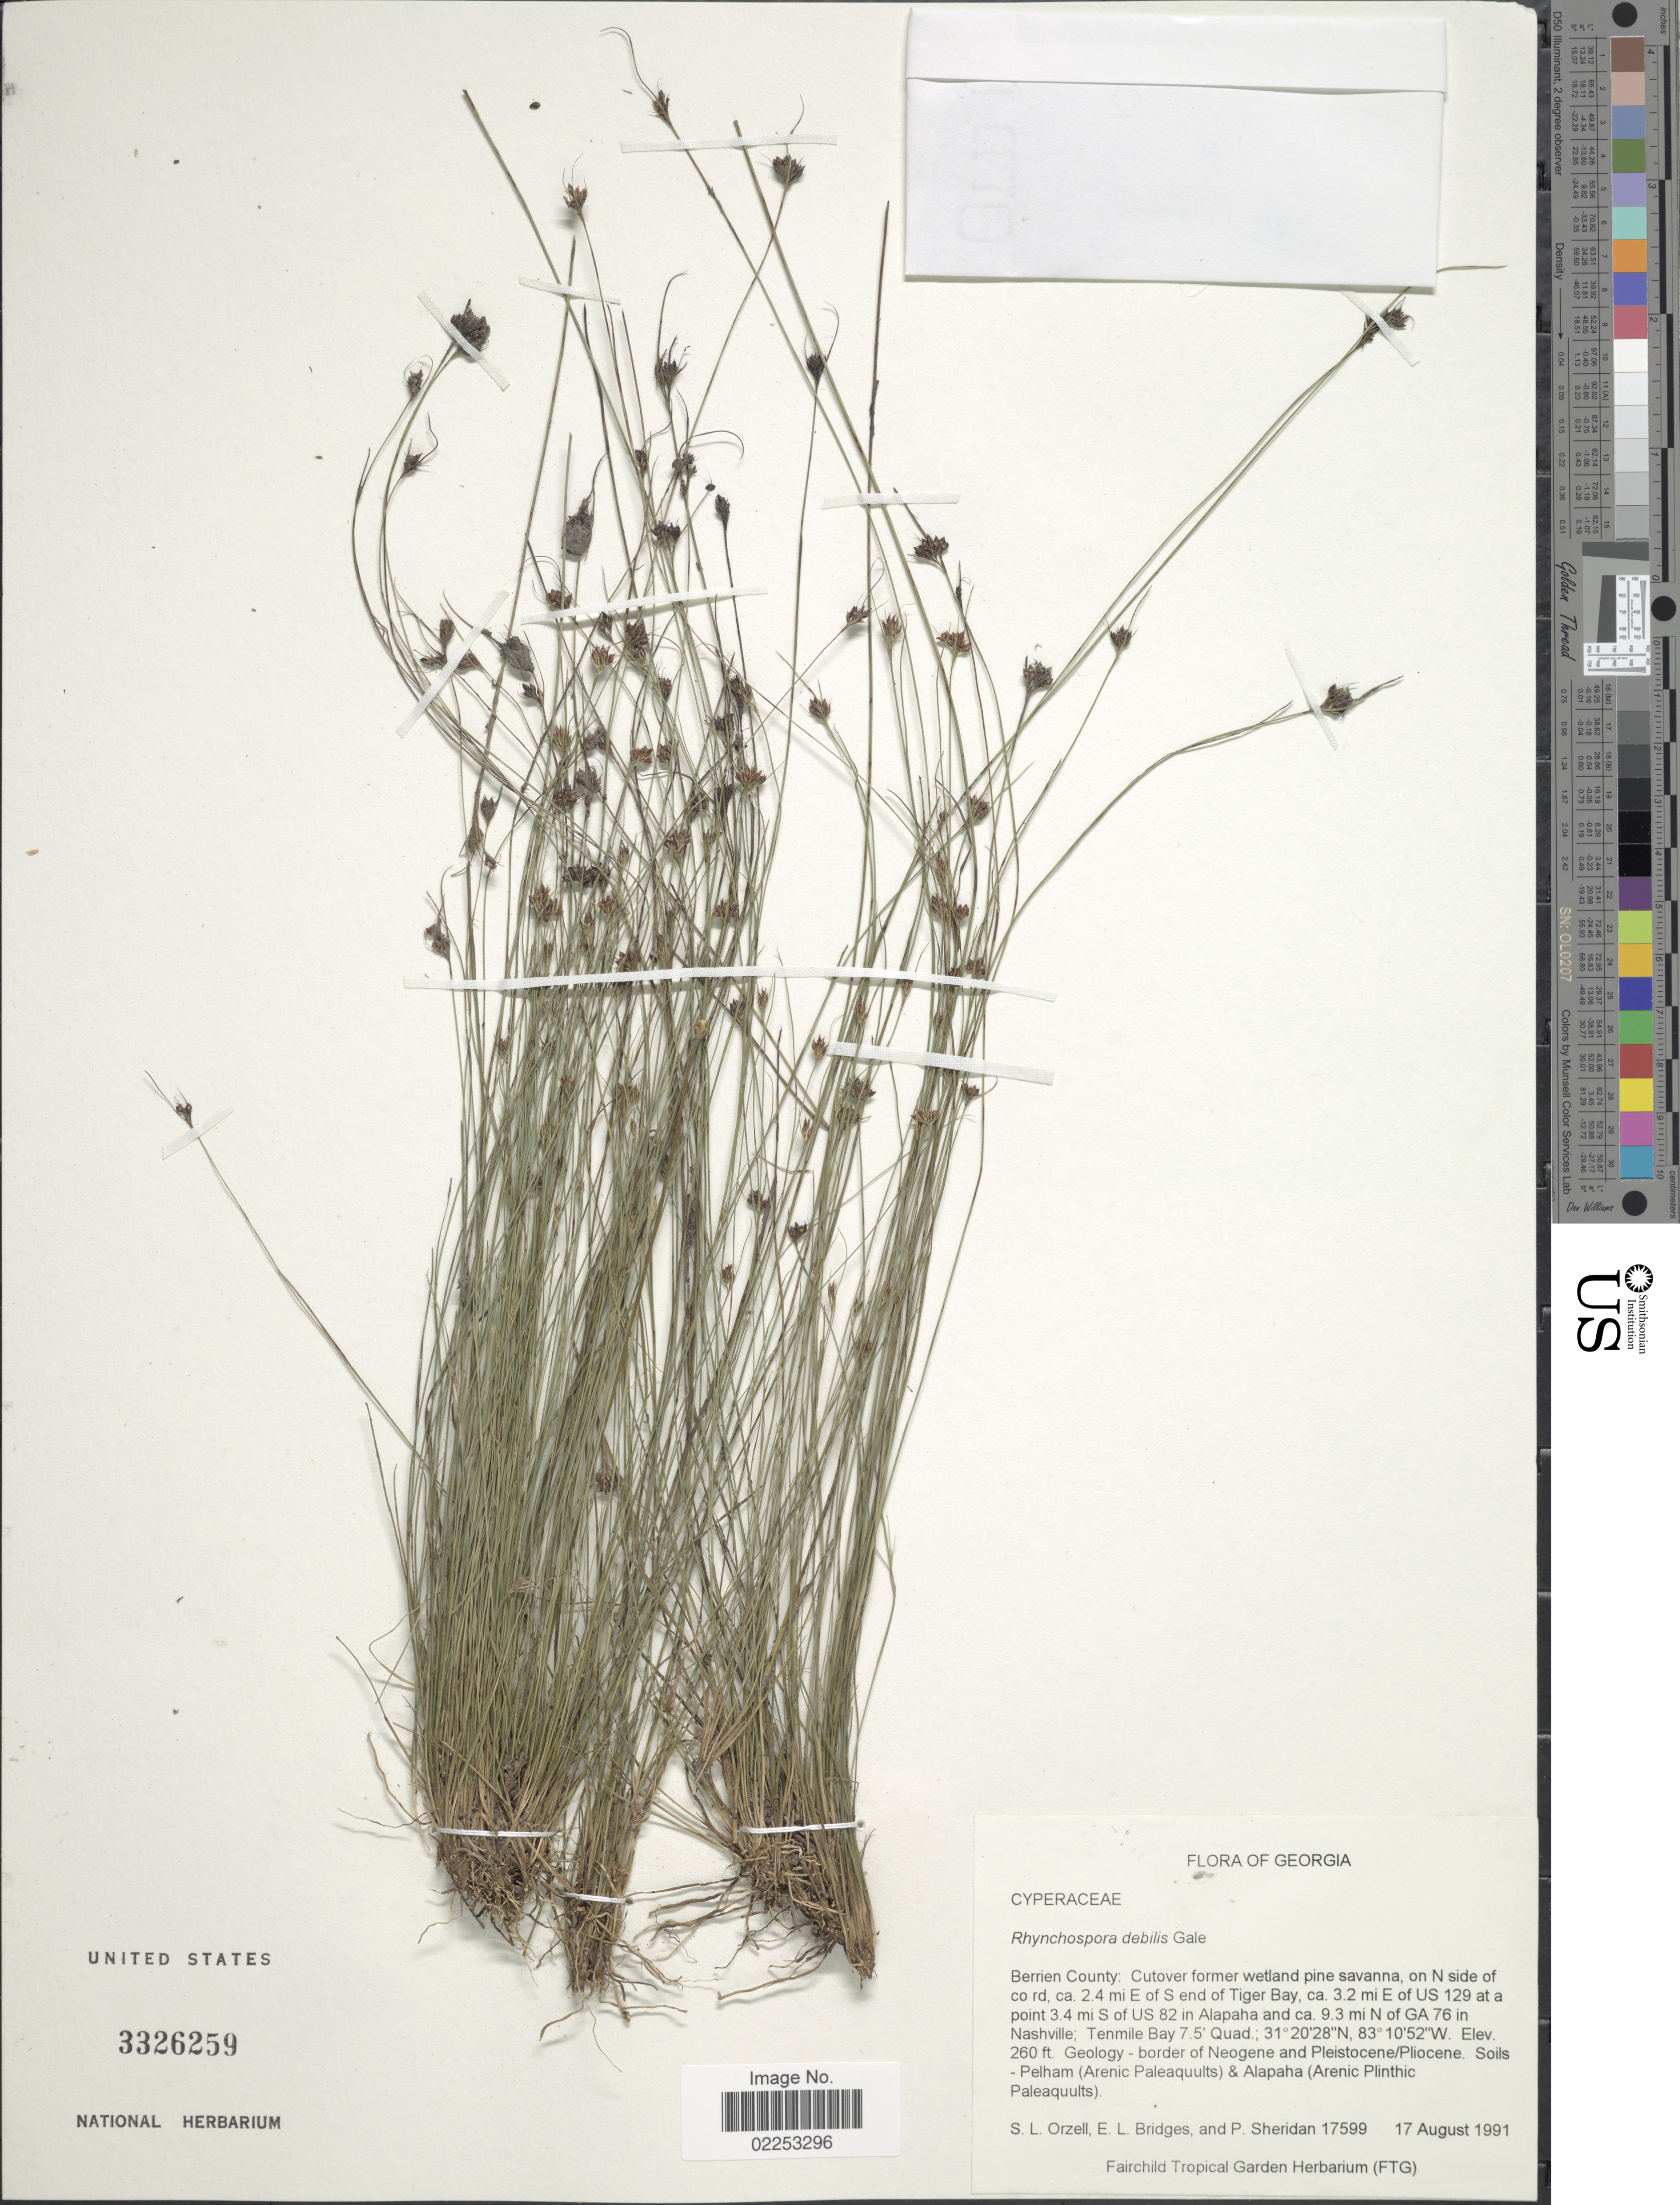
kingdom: Plantae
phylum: Tracheophyta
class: Liliopsida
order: Poales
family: Cyperaceae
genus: Rhynchospora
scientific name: Rhynchospora debilis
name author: Gale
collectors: S. Orzell, E. Bridges & P. Sheridan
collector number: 17599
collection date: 1991-08-17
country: United States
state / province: Georgia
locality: Berrien County: Cutover former wetland pine savanna, on N side co rd, ca 2.4 mi E of S end of Tiger Bay, ca. 3.2 mi E of US 129 at a point 3.4 mi S of US 82 in Alapaha and ca. 9.3 mi N of GA 76 in Nashville'Tenmile Bay 7.5'Quad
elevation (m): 79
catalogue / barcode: US 3326259